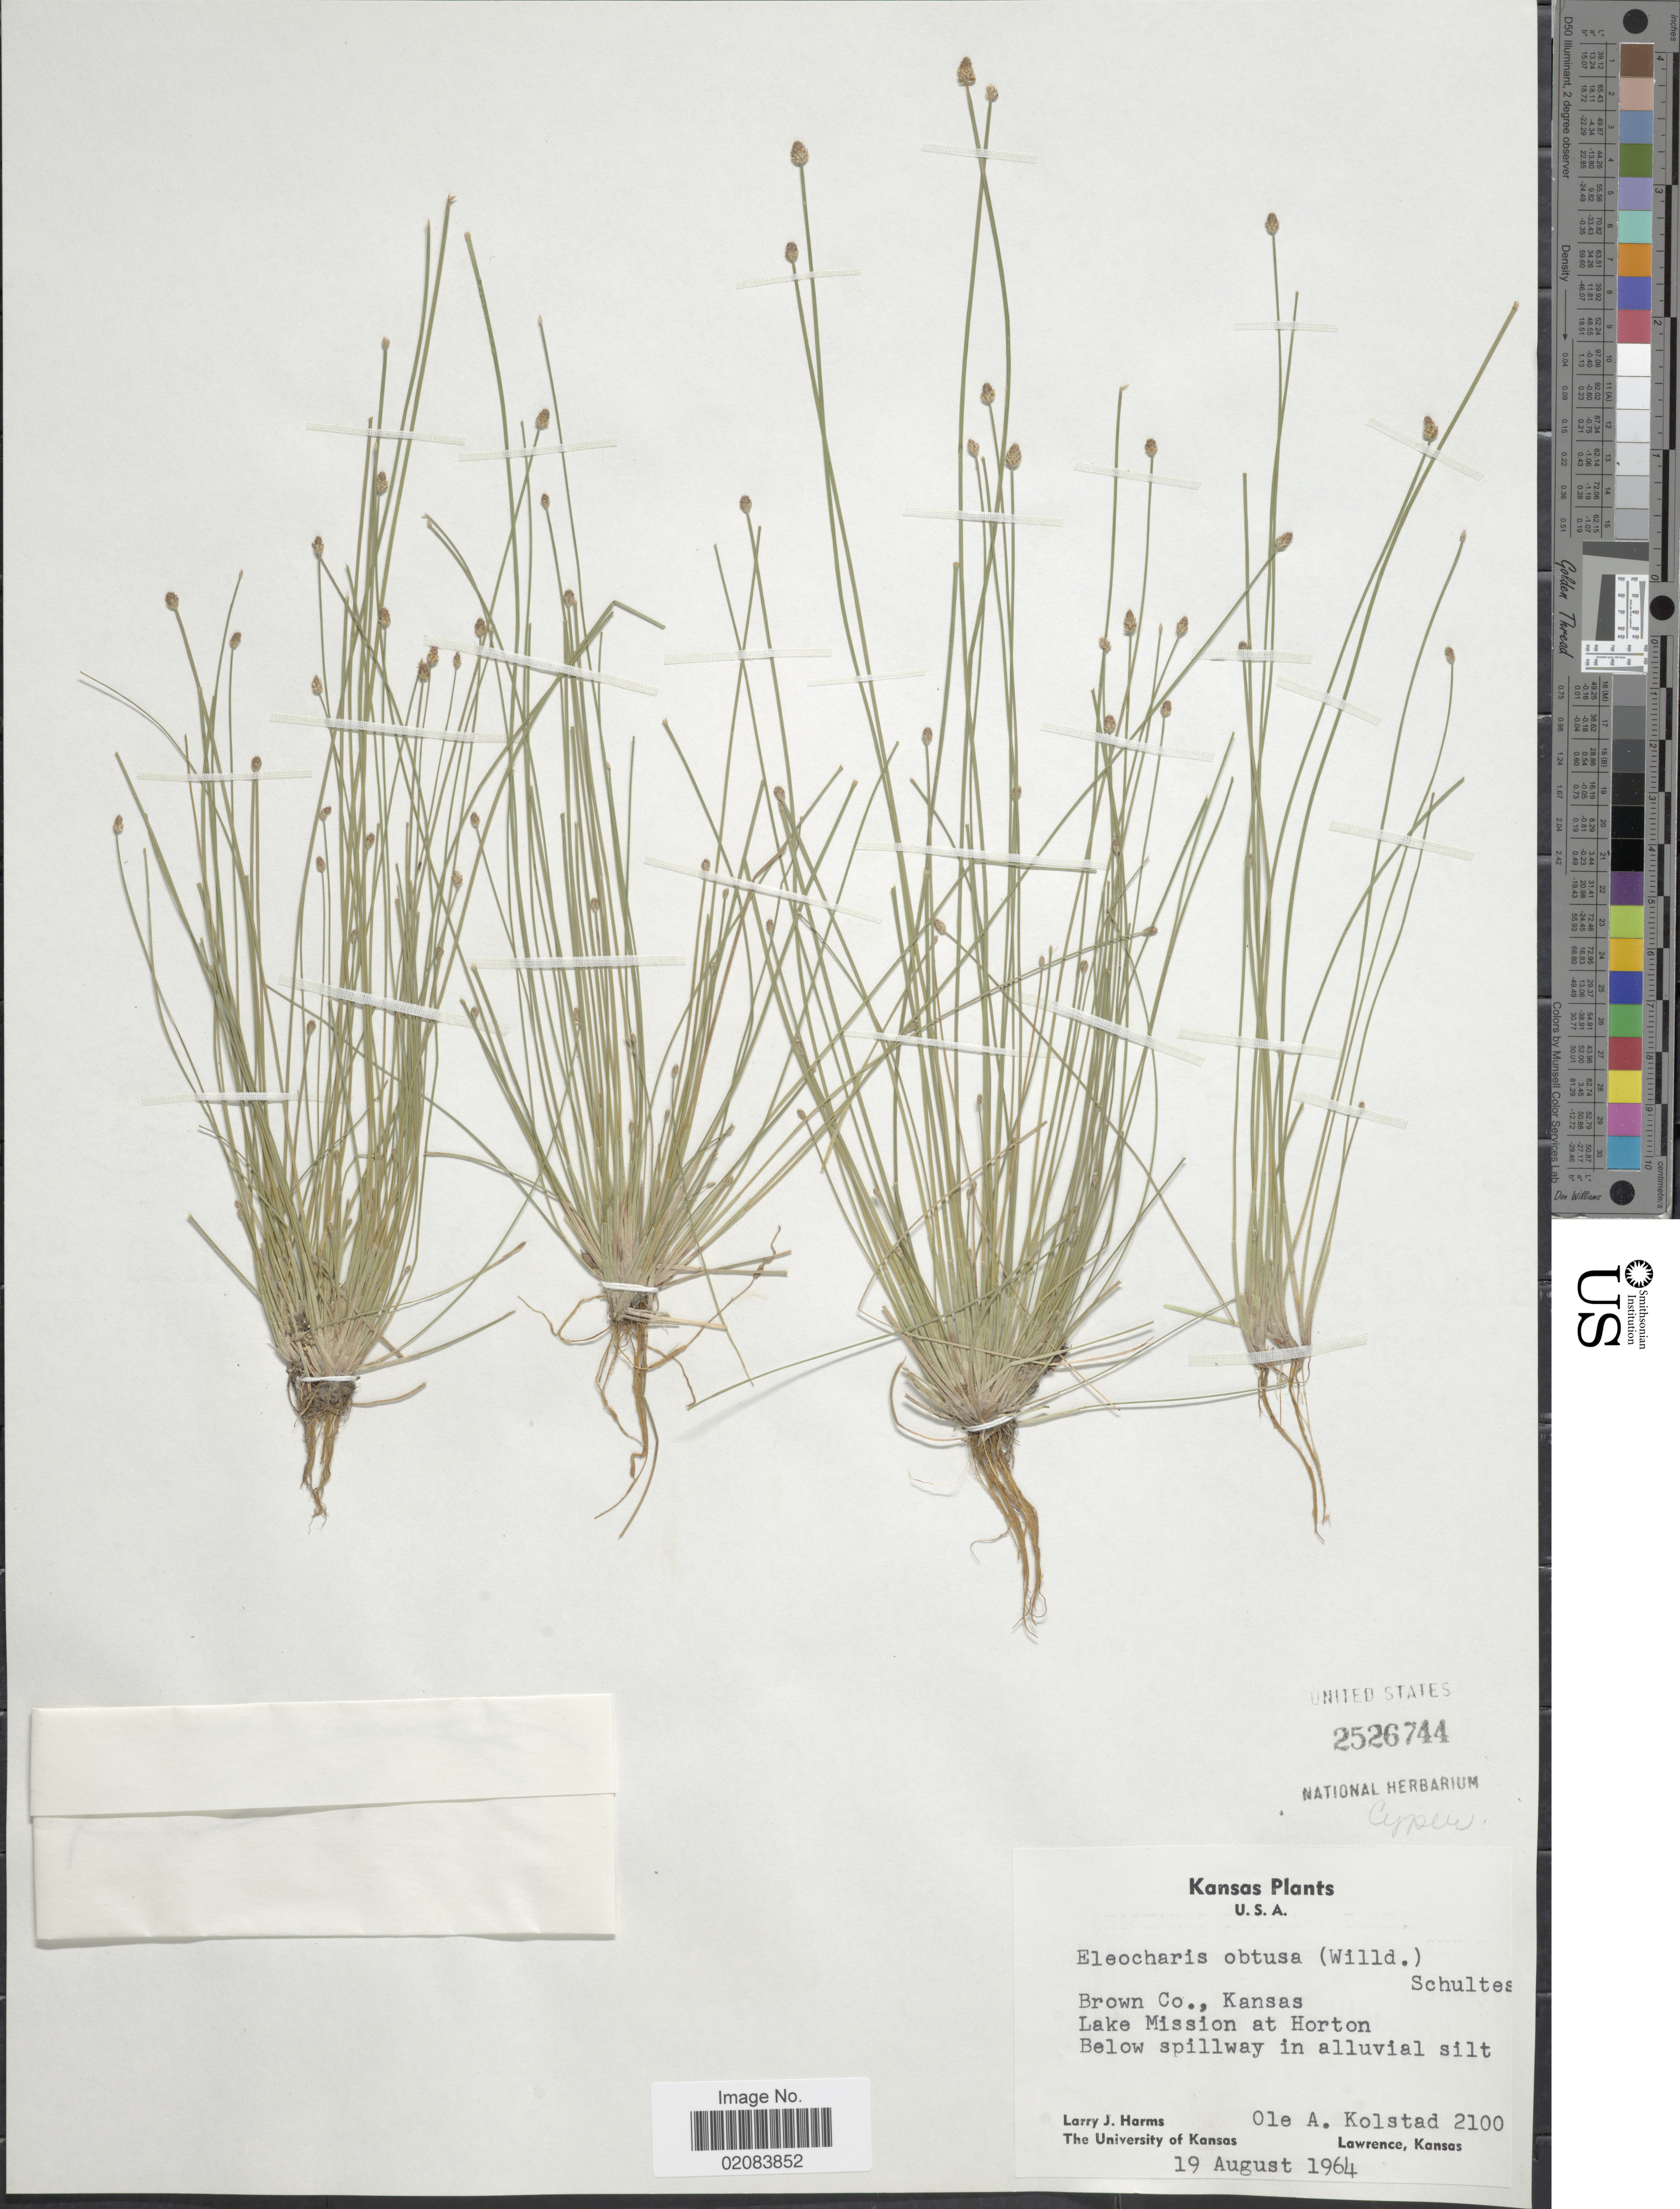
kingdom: Plantae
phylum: Tracheophyta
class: Liliopsida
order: Poales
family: Cyperaceae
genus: Eleocharis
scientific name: Eleocharis obtusa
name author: (Willd.) Schult.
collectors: L. Harms & O. Kolstad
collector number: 2100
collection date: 1964-08-19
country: United States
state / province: Kansas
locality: Brown Co. Lake Mission at Horton.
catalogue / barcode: US 2526744